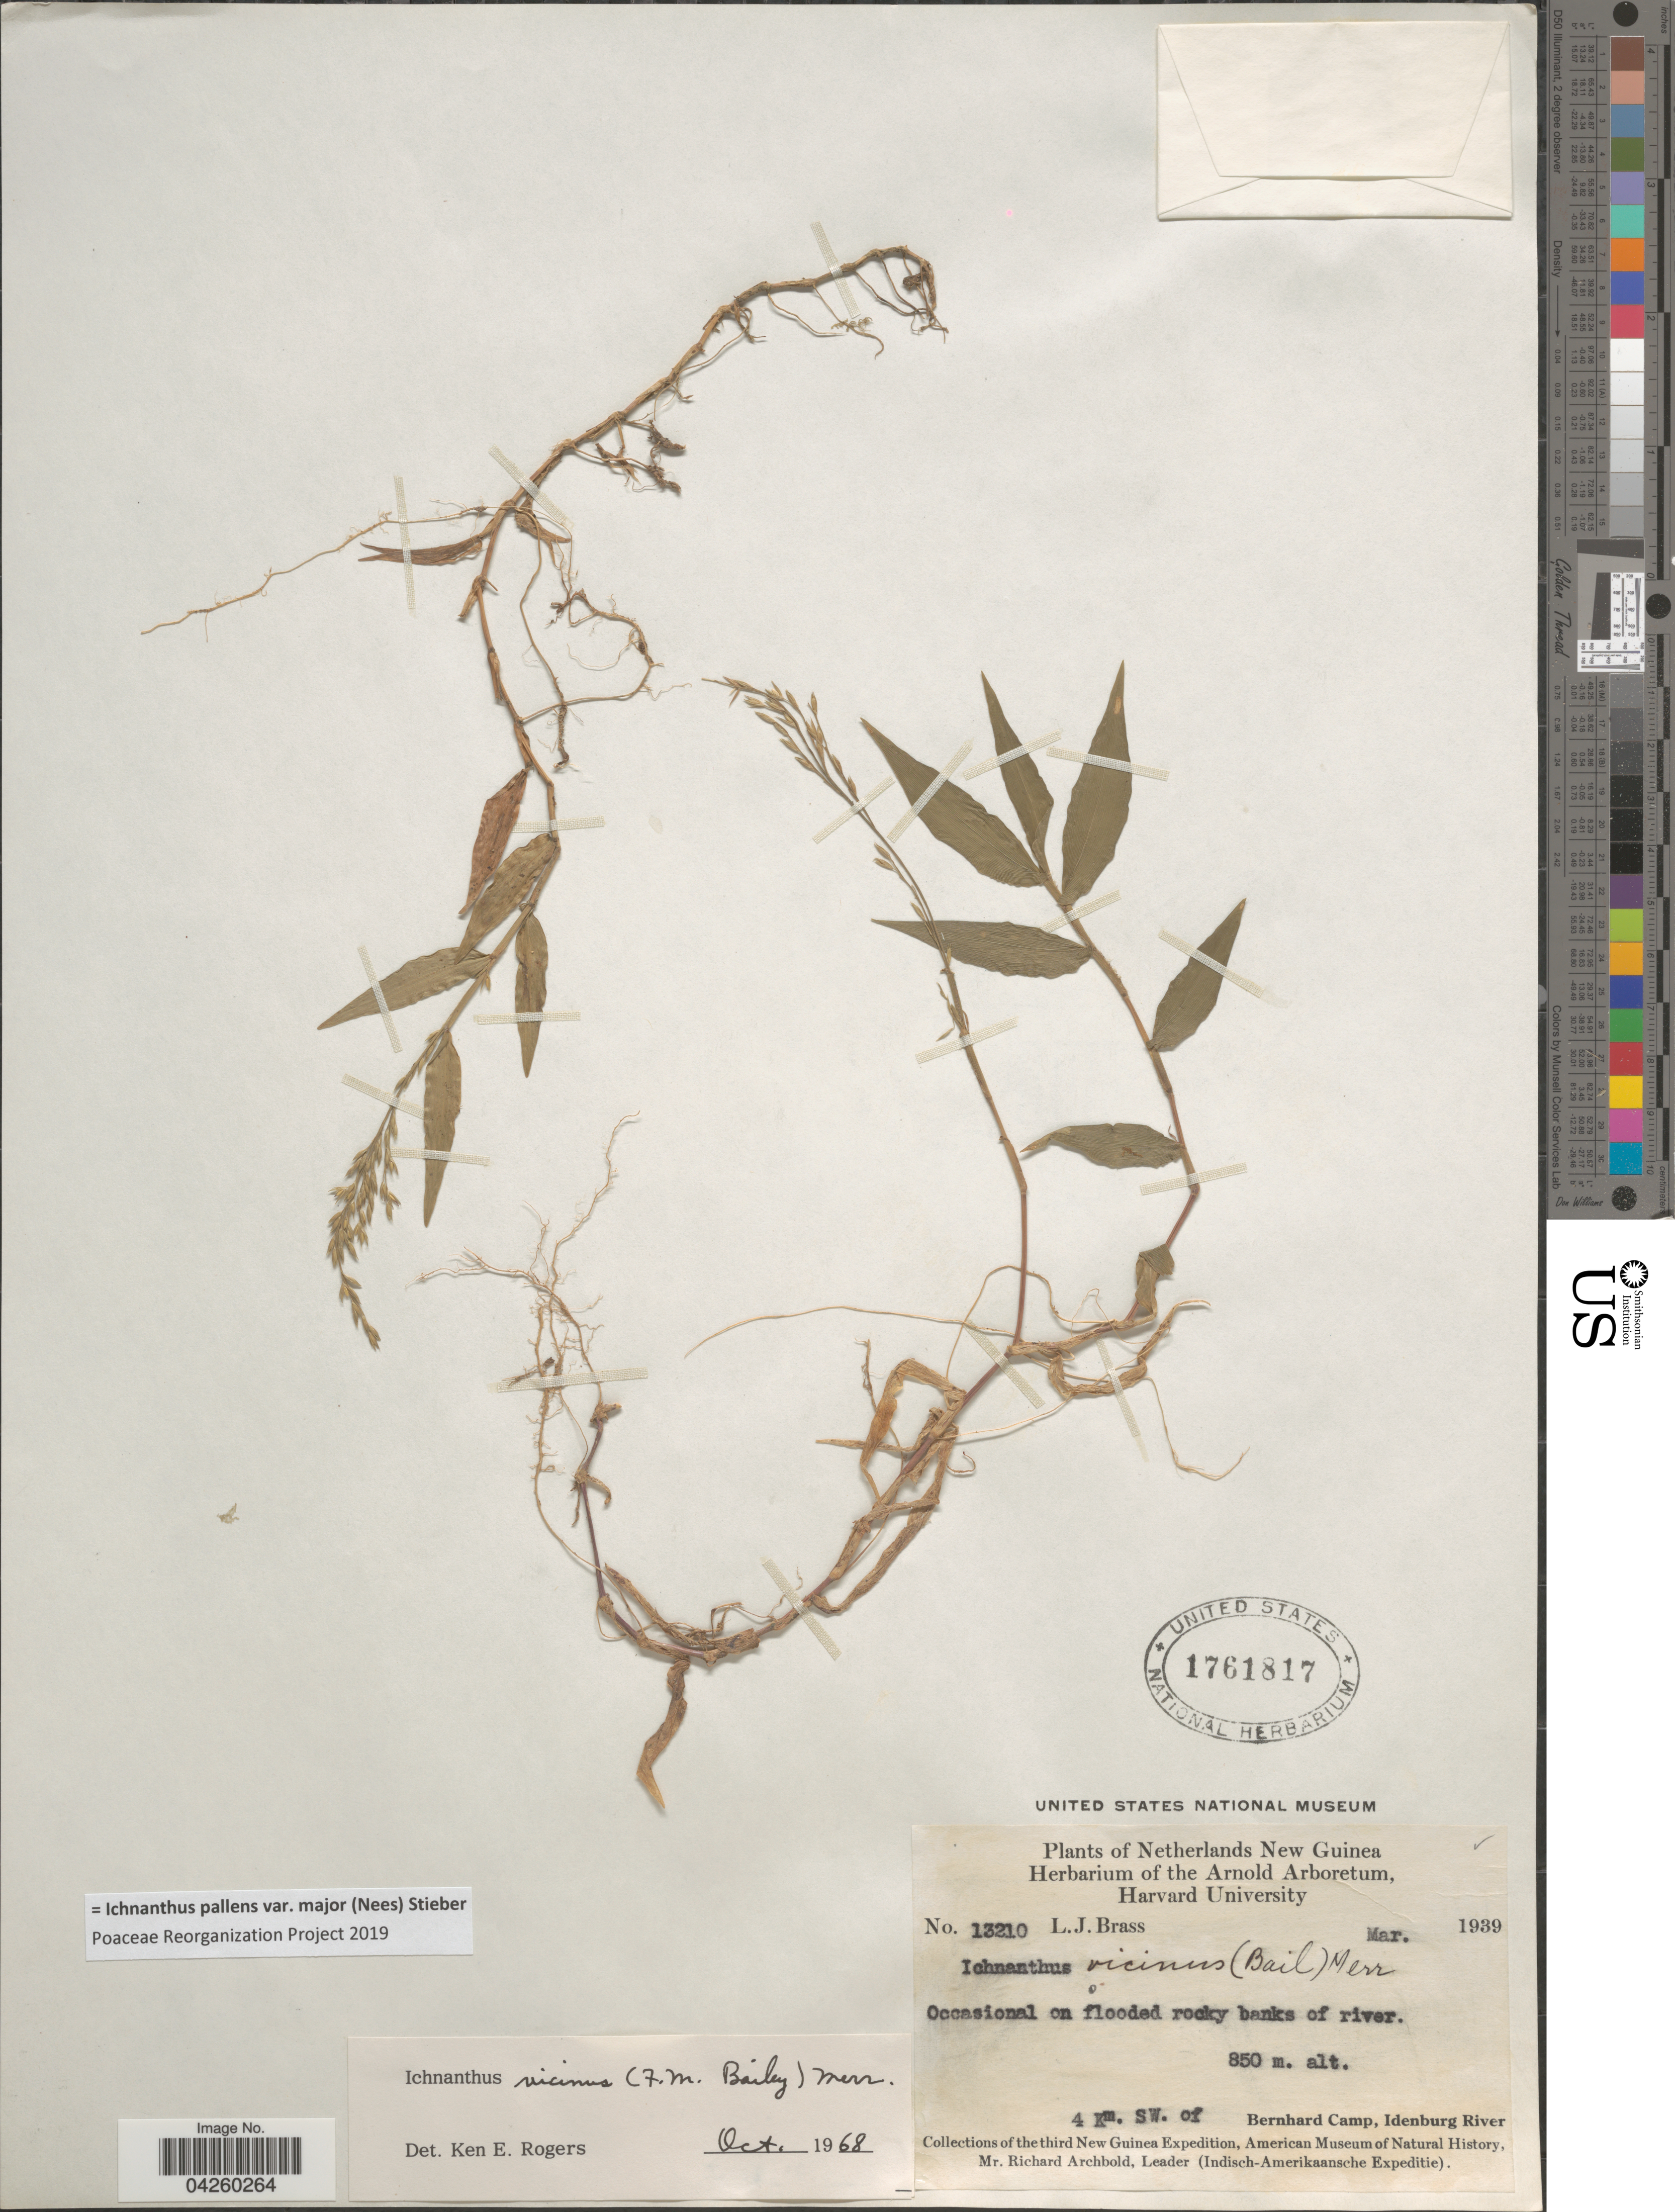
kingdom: Plantae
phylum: Tracheophyta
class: Liliopsida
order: Poales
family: Poaceae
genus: Ichnanthus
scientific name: Ichnanthus pallens var. major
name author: (Nees) Stieber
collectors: L. J. Brass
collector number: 13210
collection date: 1939-03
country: Indonesia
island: New Guinea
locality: Netherlands New Guinea. 4 Km. SW of Bernhard Camp, Idenburg River. The third New Guinea Expedition.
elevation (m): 850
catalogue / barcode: US 1761817